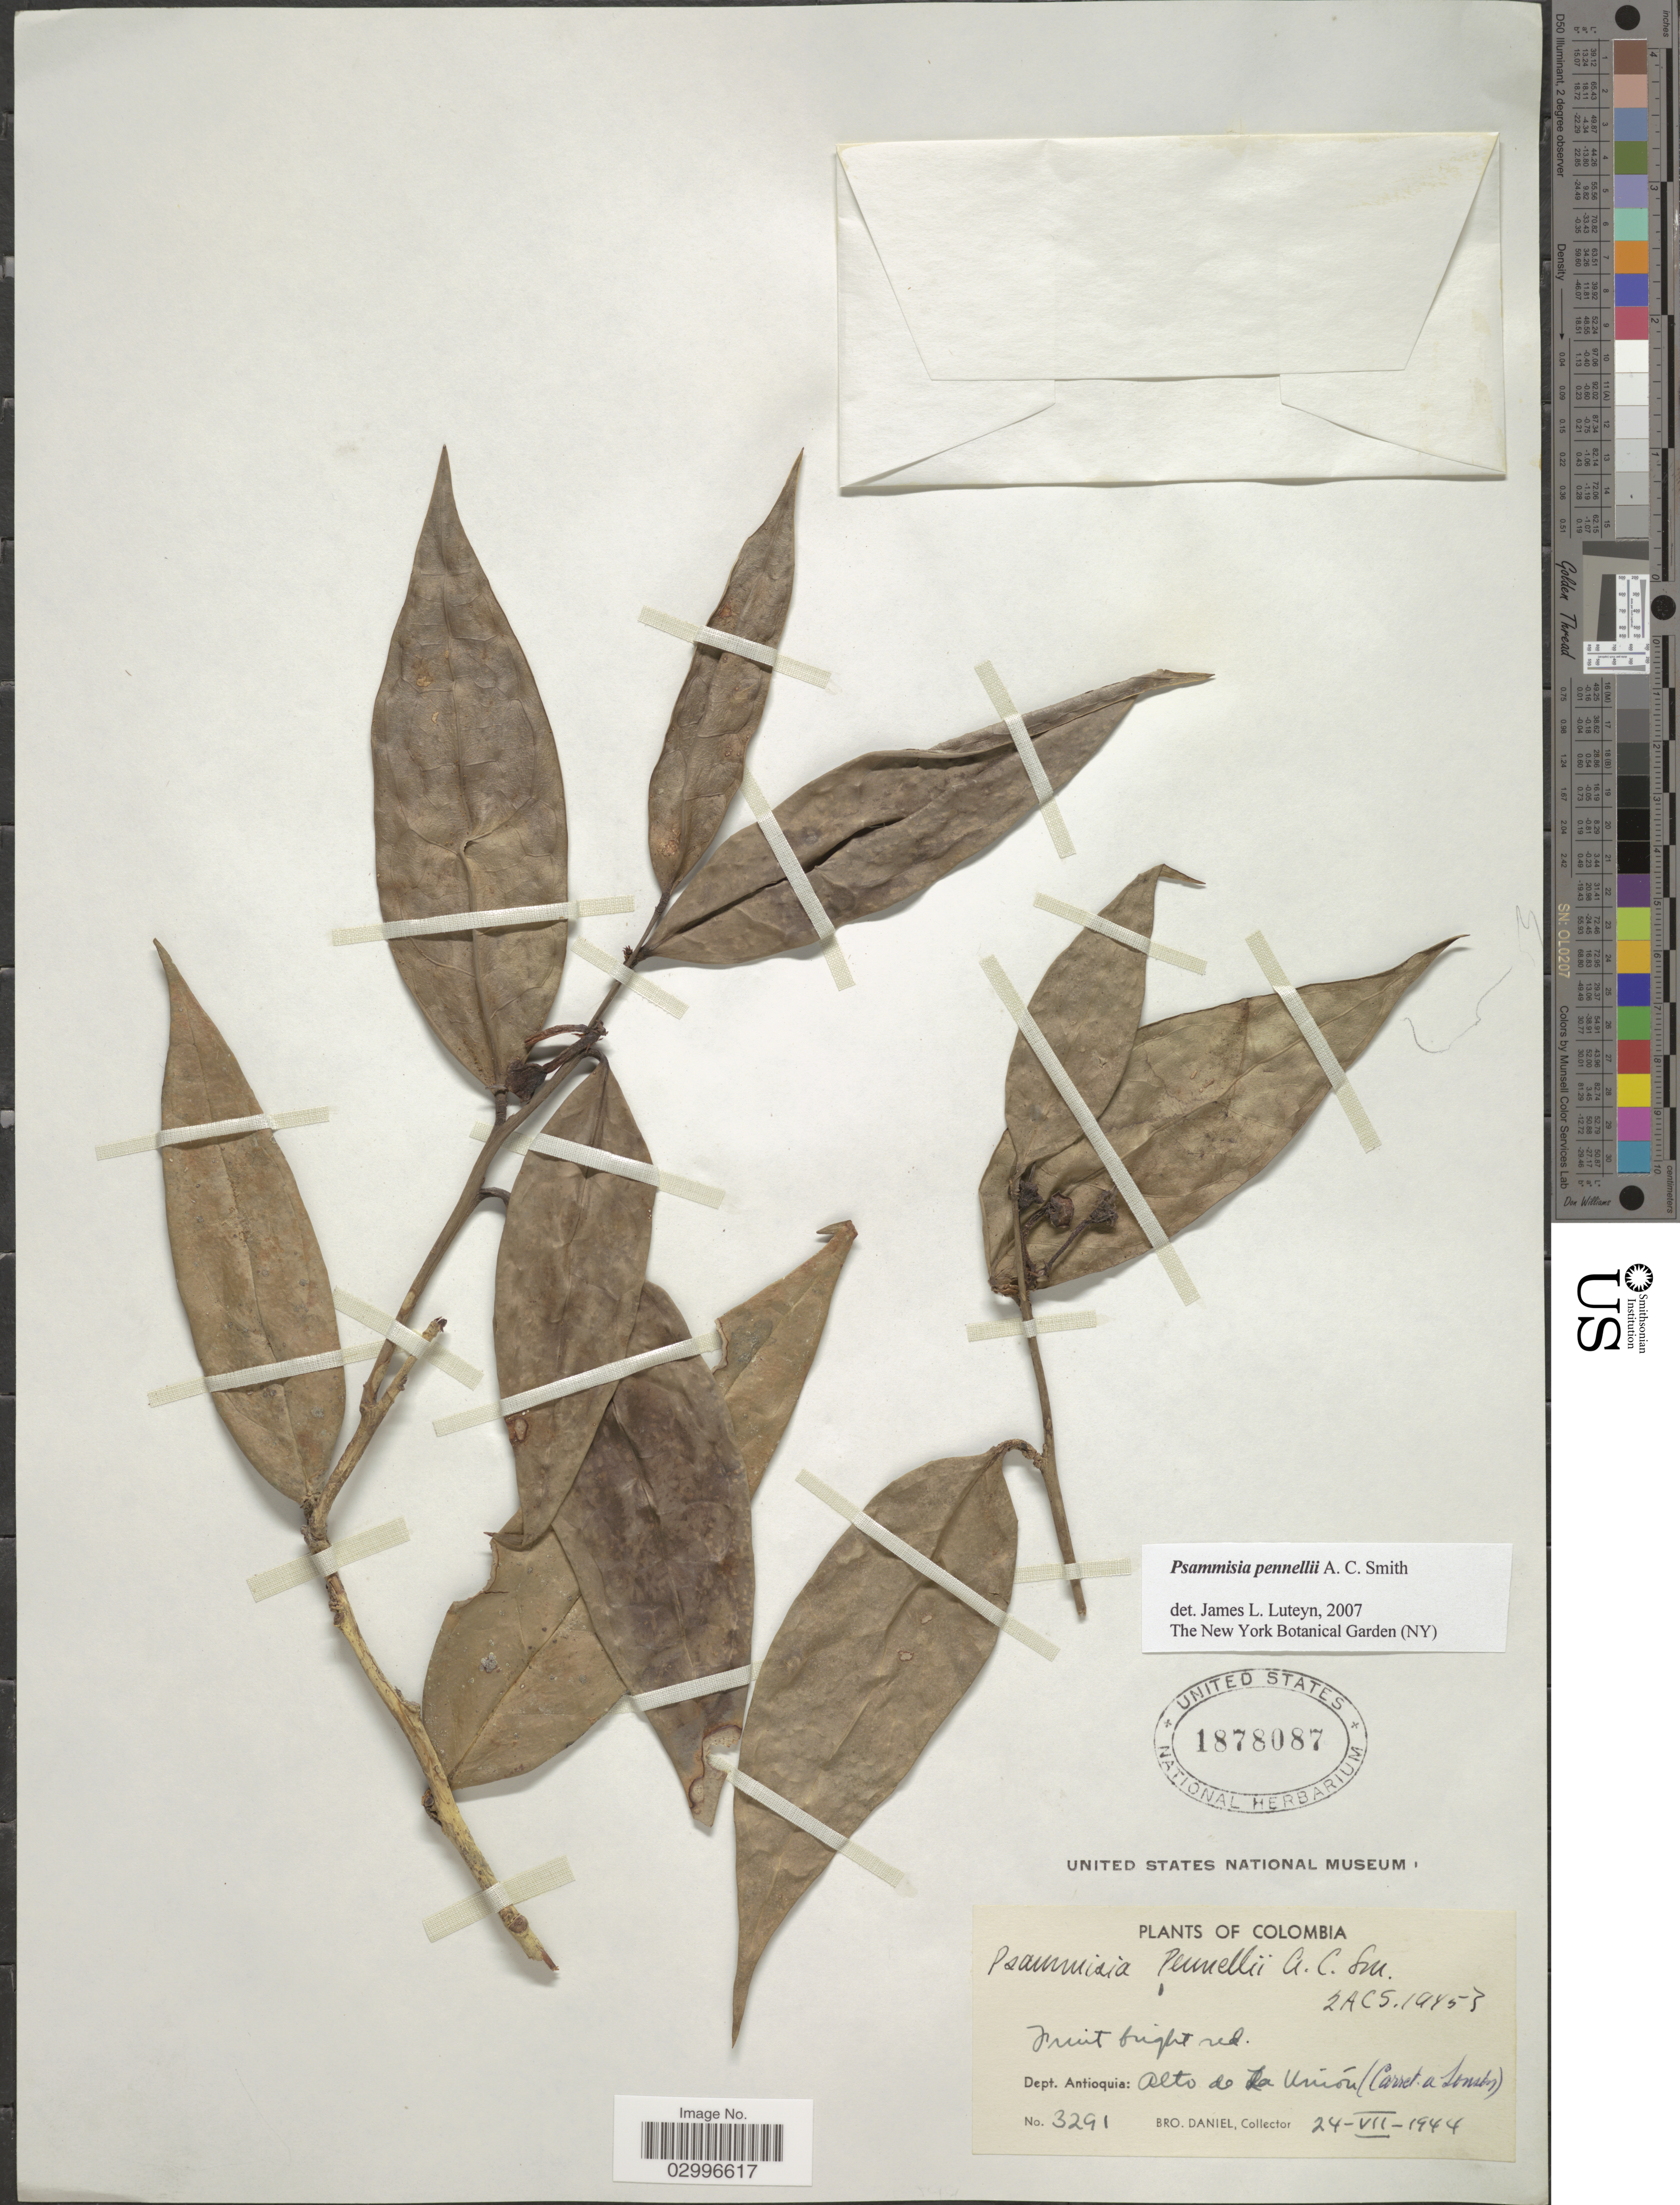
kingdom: Plantae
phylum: Tracheophyta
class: Magnoliopsida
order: Ericales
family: Ericaceae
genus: Psammisia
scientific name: Psammisia pennellii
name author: A.C. Sm.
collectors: Bro. Daniel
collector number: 3291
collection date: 1944-07-24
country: Colombia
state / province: Antioquia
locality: Dept. Antioquia: Alto de La Unión (Carret. a Sonsón).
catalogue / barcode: US 1878087